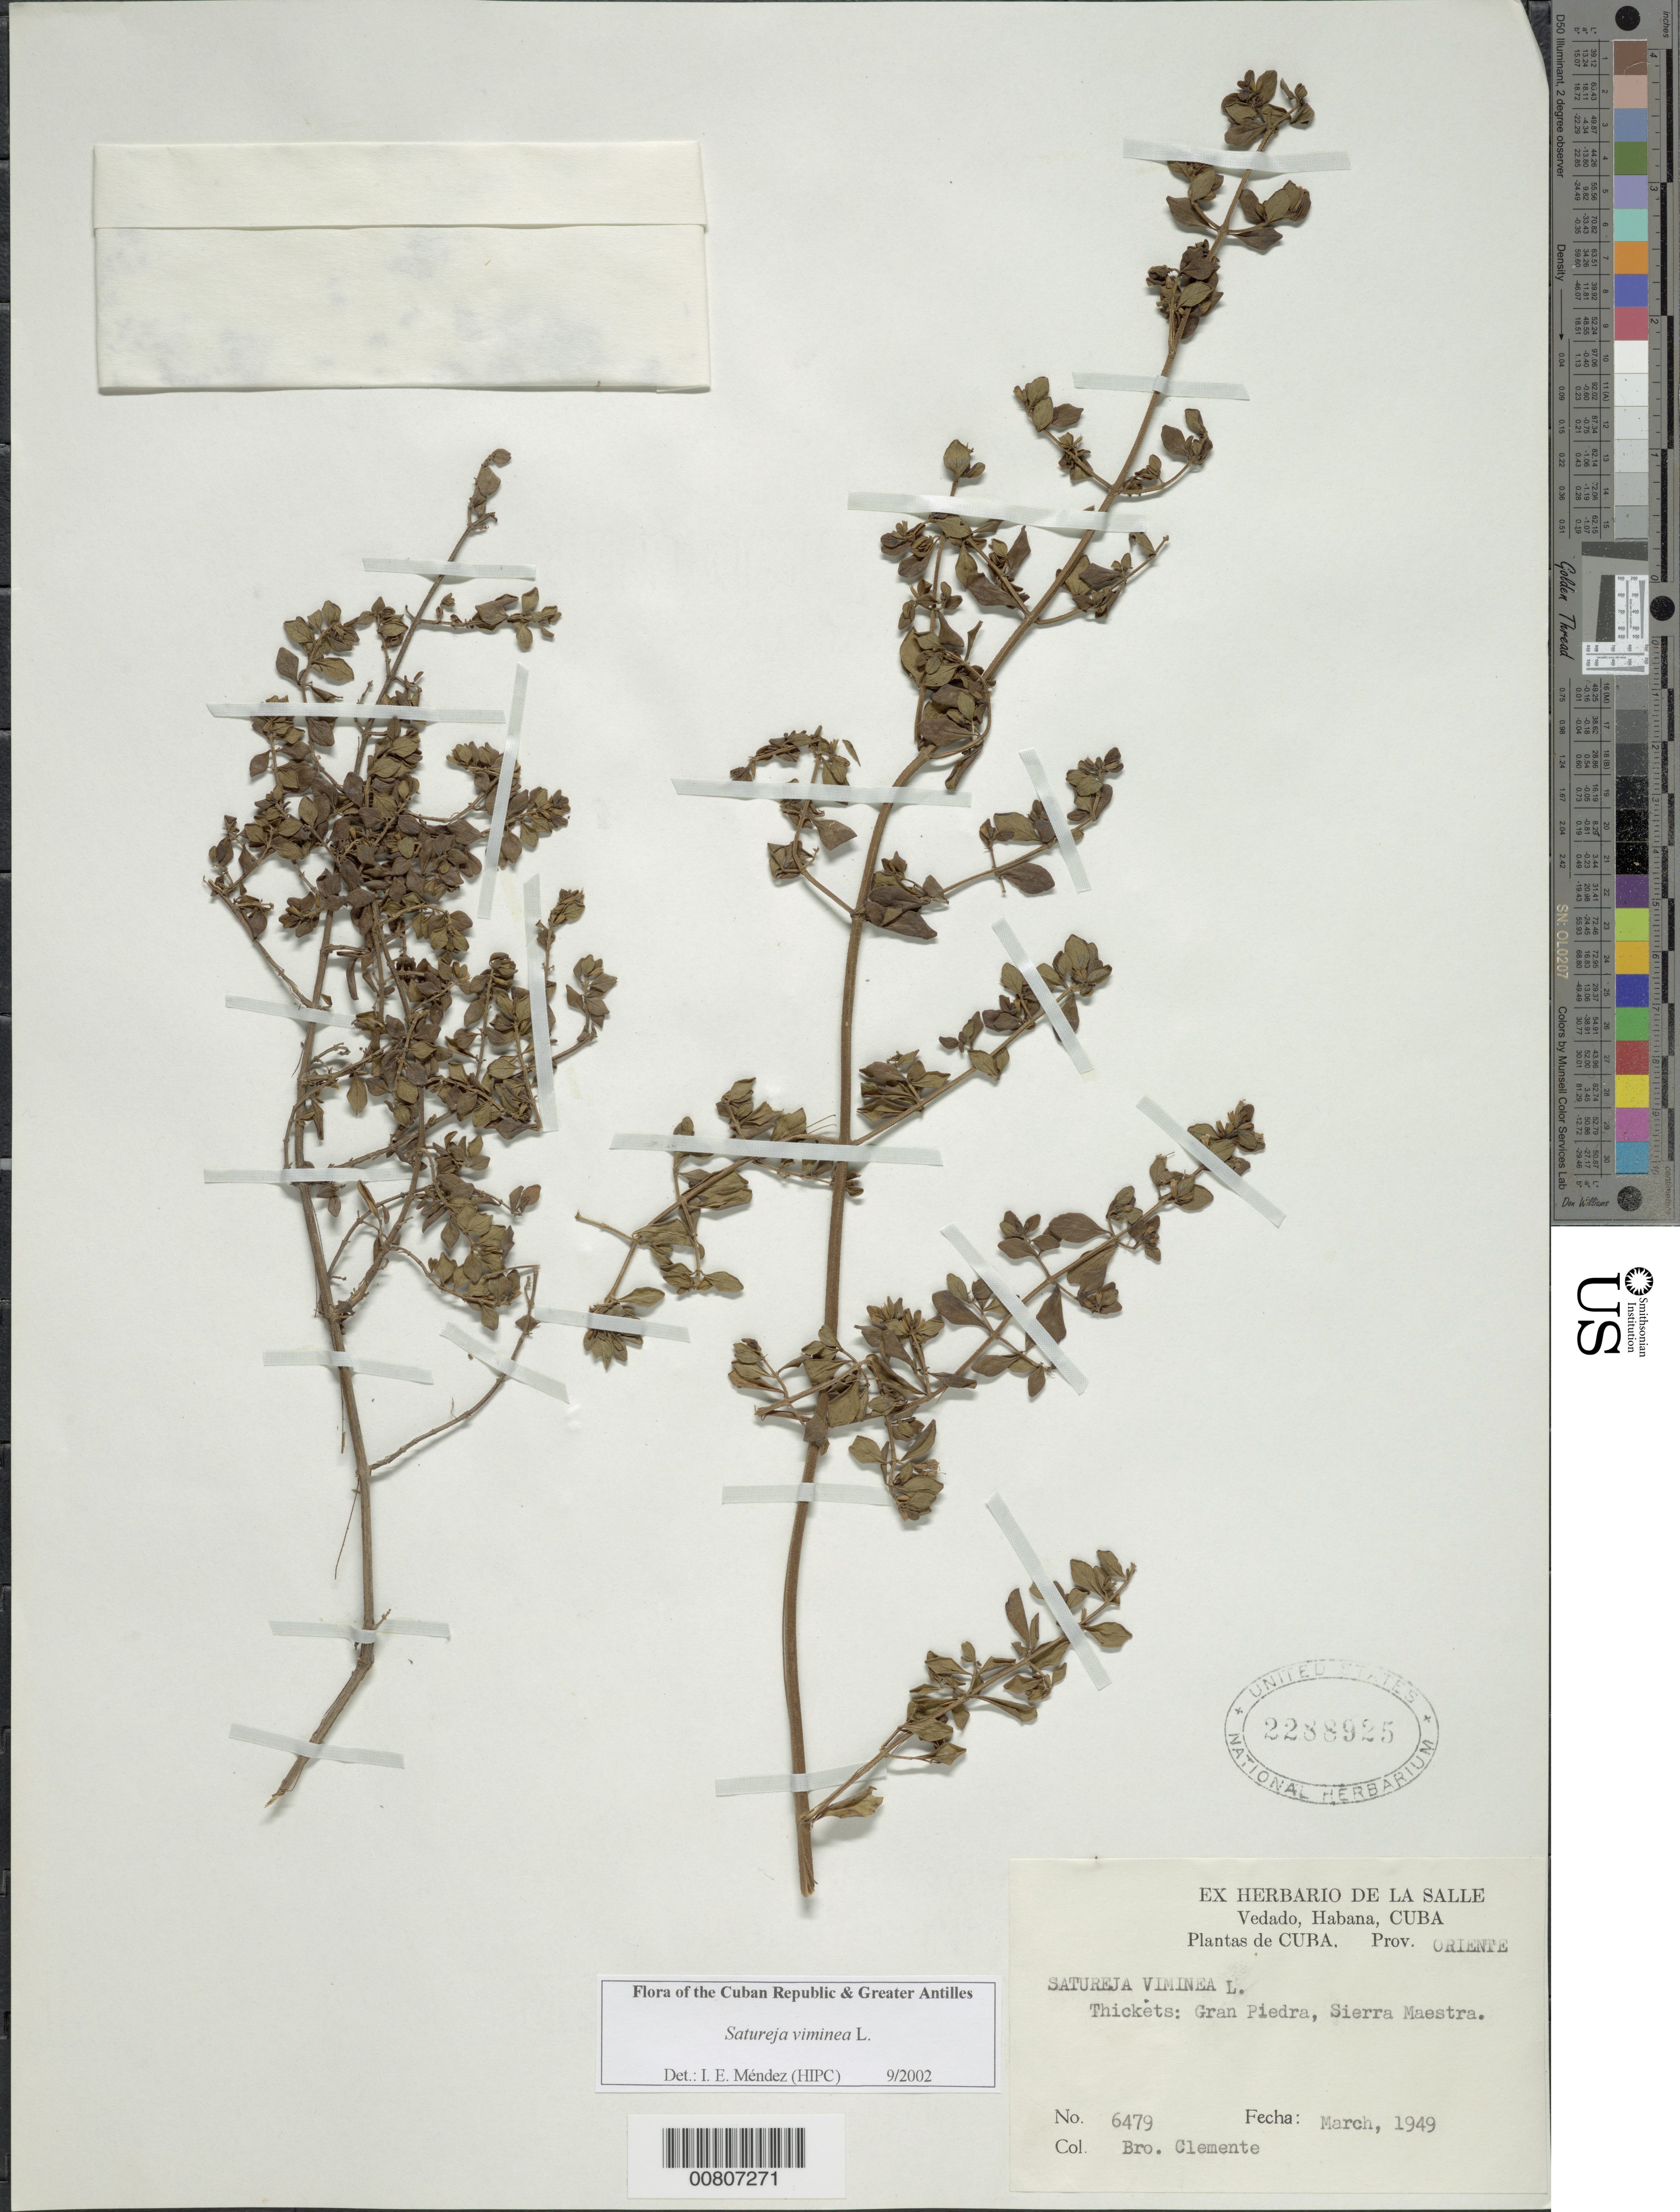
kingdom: Plantae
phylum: Tracheophyta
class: Magnoliopsida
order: Lamiales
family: Lamiaceae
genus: Clinopodium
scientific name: Clinopodium vimineum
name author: (L.) Kuntze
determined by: Méndez, Isidro E., (HIPC)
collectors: Bro. Clemente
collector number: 6479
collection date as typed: Mar 1949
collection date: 1949-03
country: Cuba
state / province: Oriente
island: Cuba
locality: Gran Piedra, Sierra Maestra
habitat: Thickets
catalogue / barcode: US 2288925